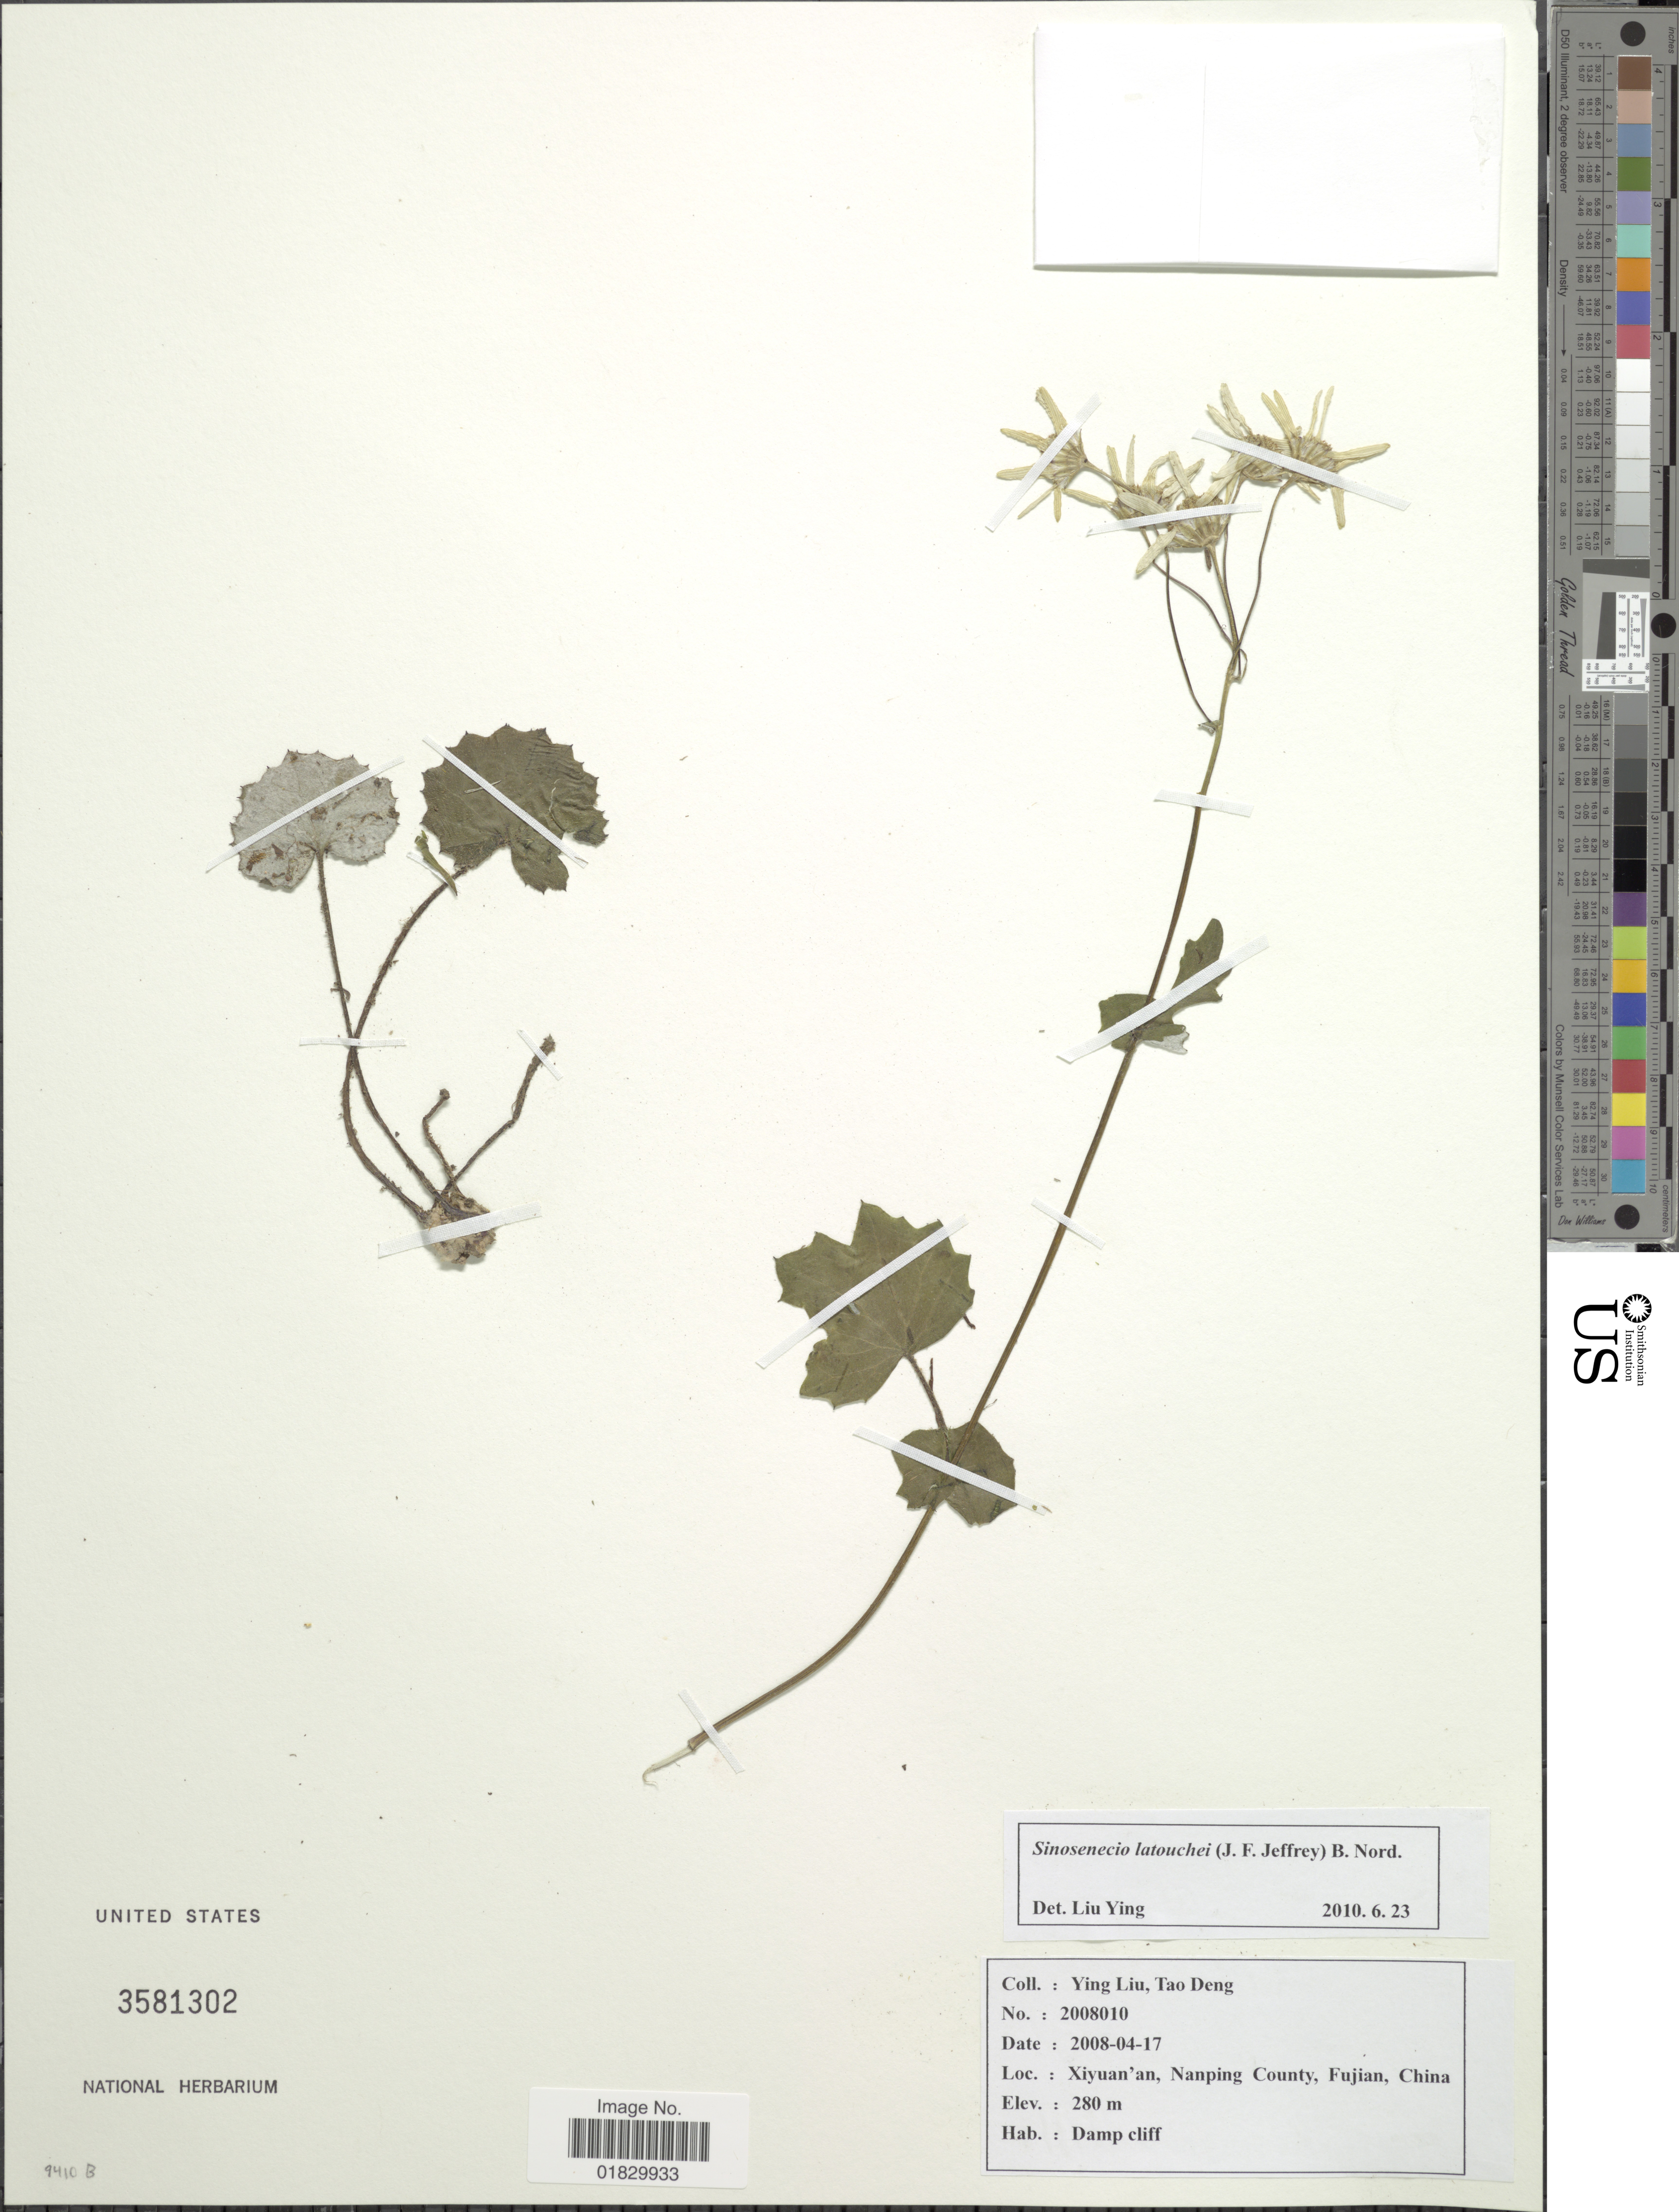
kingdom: Plantae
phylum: Tracheophyta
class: Magnoliopsida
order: Asterales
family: Asteraceae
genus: Sinosenecio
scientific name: Sinosenecio latouchei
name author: (Jeffrey) B. Nord.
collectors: Y. Lui & T. Deng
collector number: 2008010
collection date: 2008-04-17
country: China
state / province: Fujian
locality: Xiyuan' an, Nanping County, Fujian, China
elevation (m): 280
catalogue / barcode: US 3581302